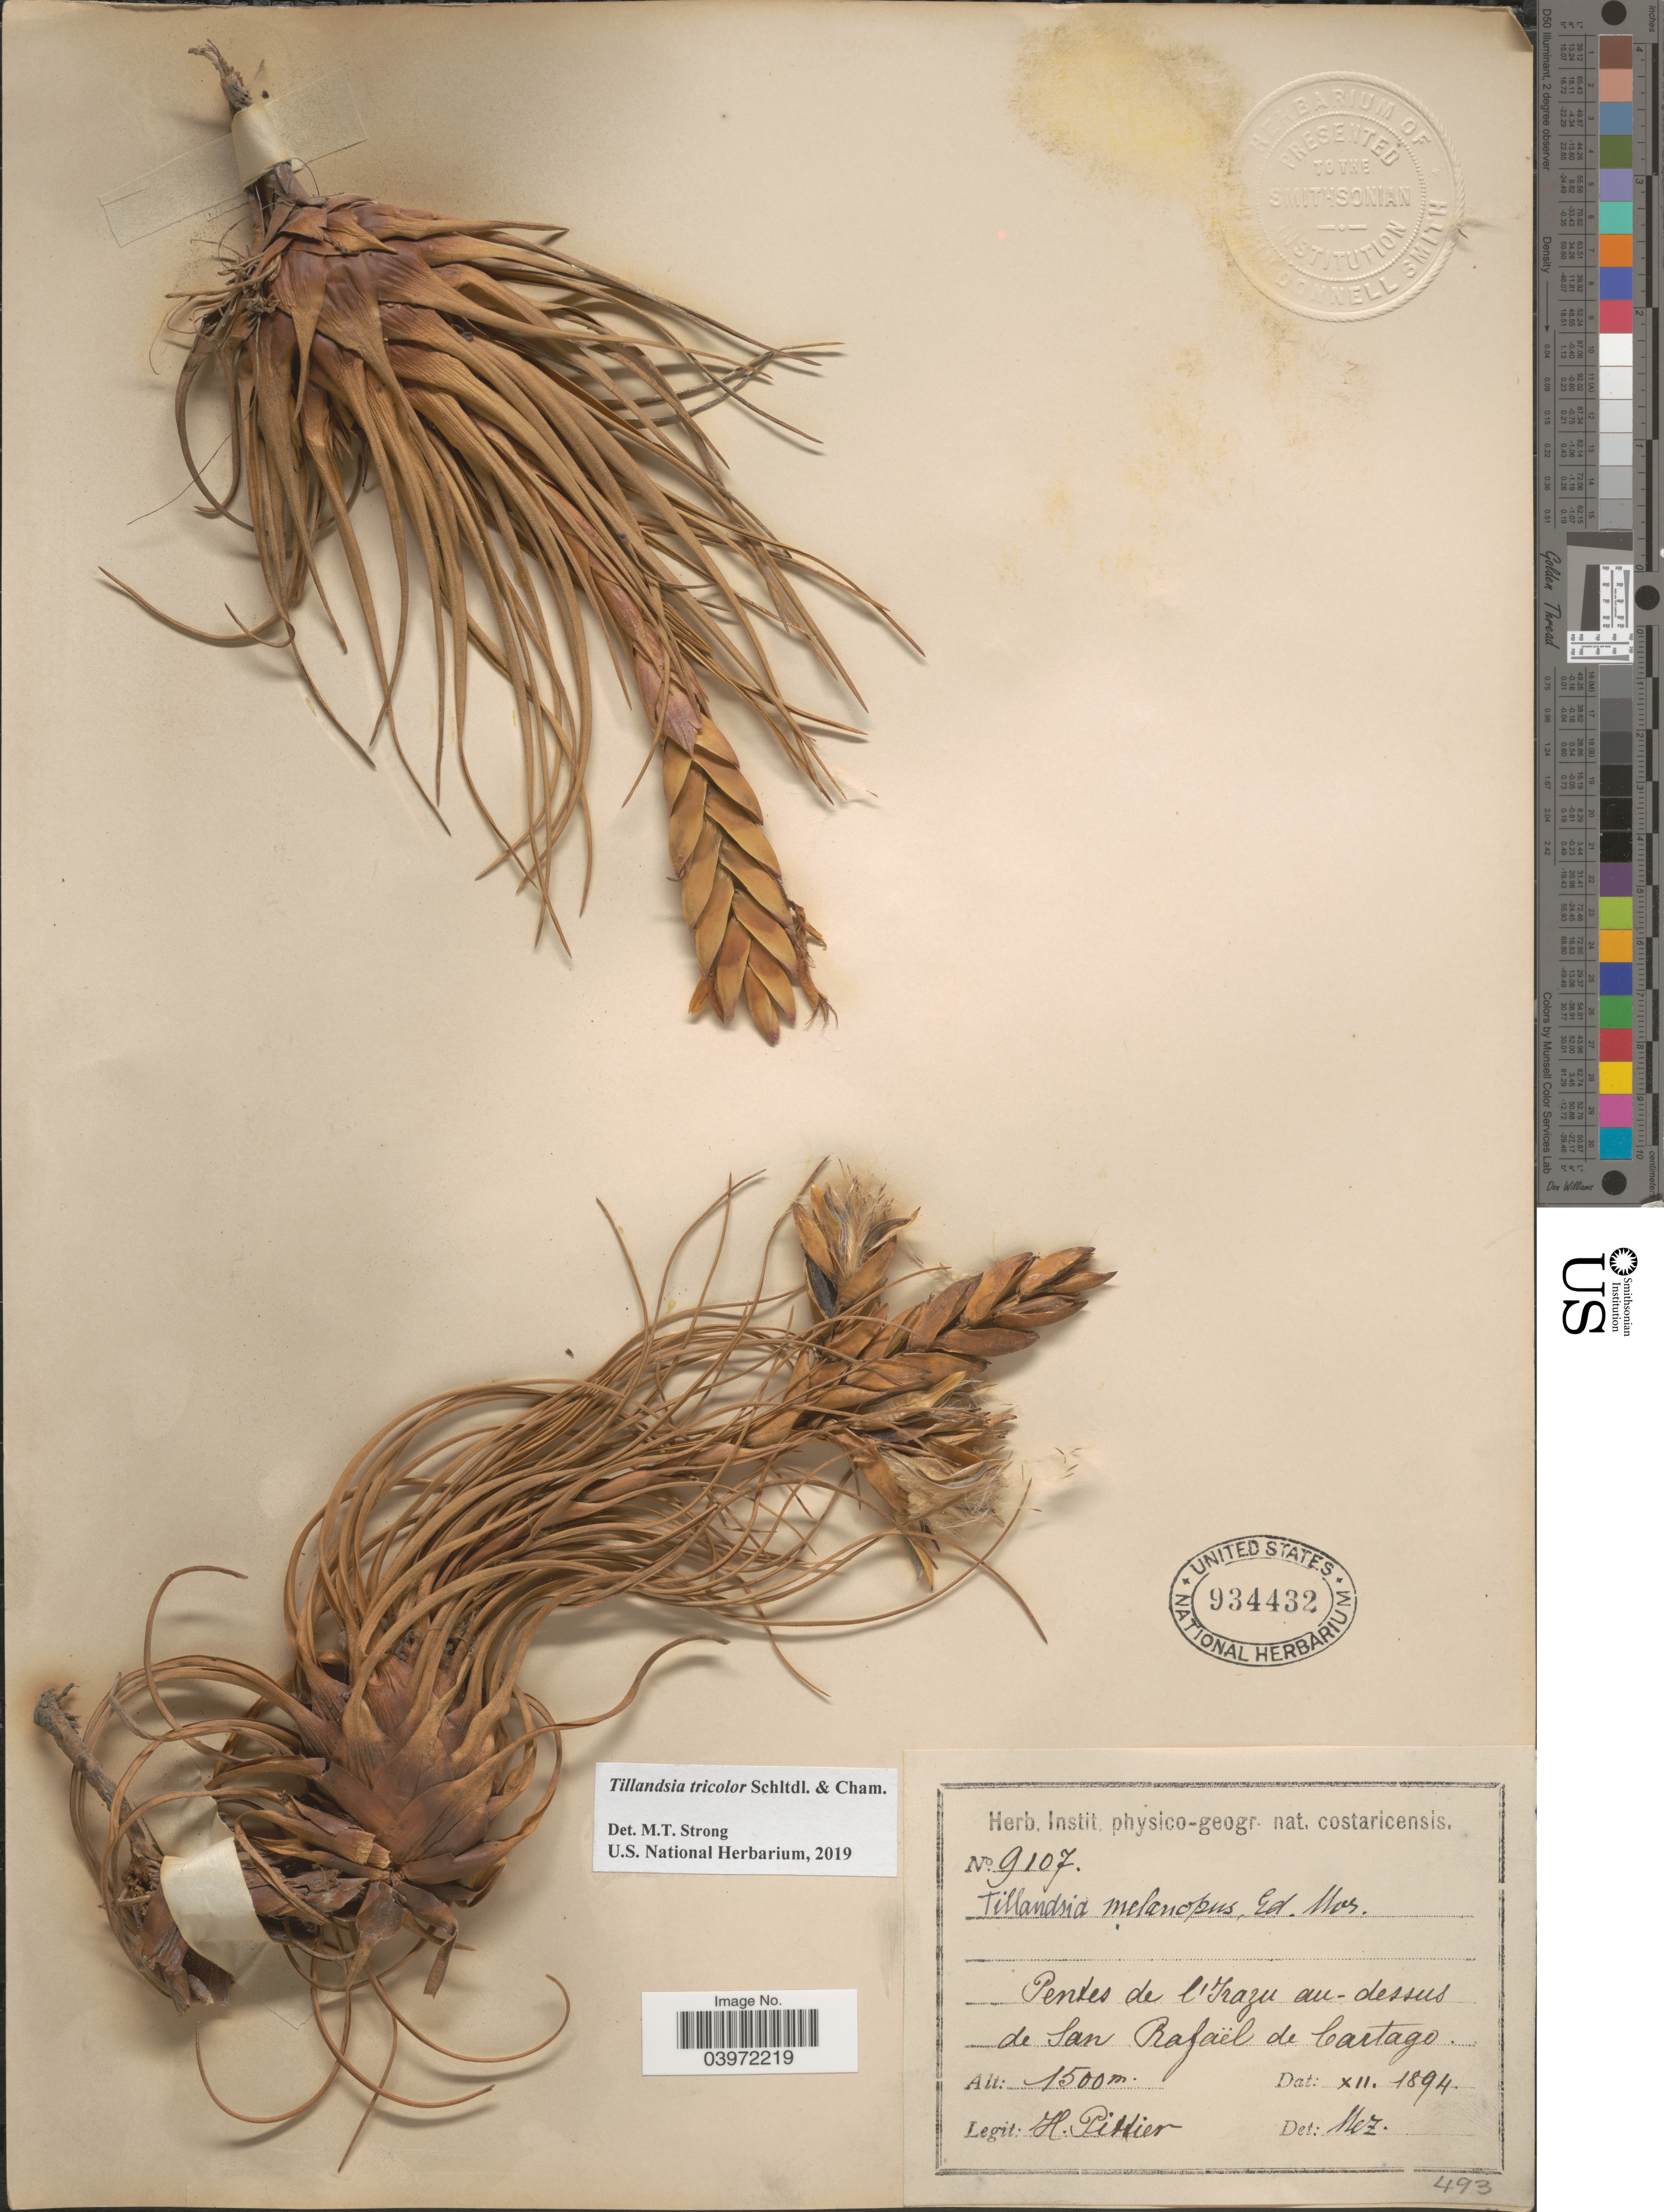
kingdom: Plantae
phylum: Tracheophyta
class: Liliopsida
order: Poales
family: Bromeliaceae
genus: Tillandsia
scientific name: Tillandsia tricolor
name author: Schltdl. & Cham.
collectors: H. F. Pittier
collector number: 9107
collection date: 1894-12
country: Costa Rica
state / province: Cartago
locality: Pentes de l' Irazu au-dessus de San Rafaël de Cartago.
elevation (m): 1500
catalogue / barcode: US 934432